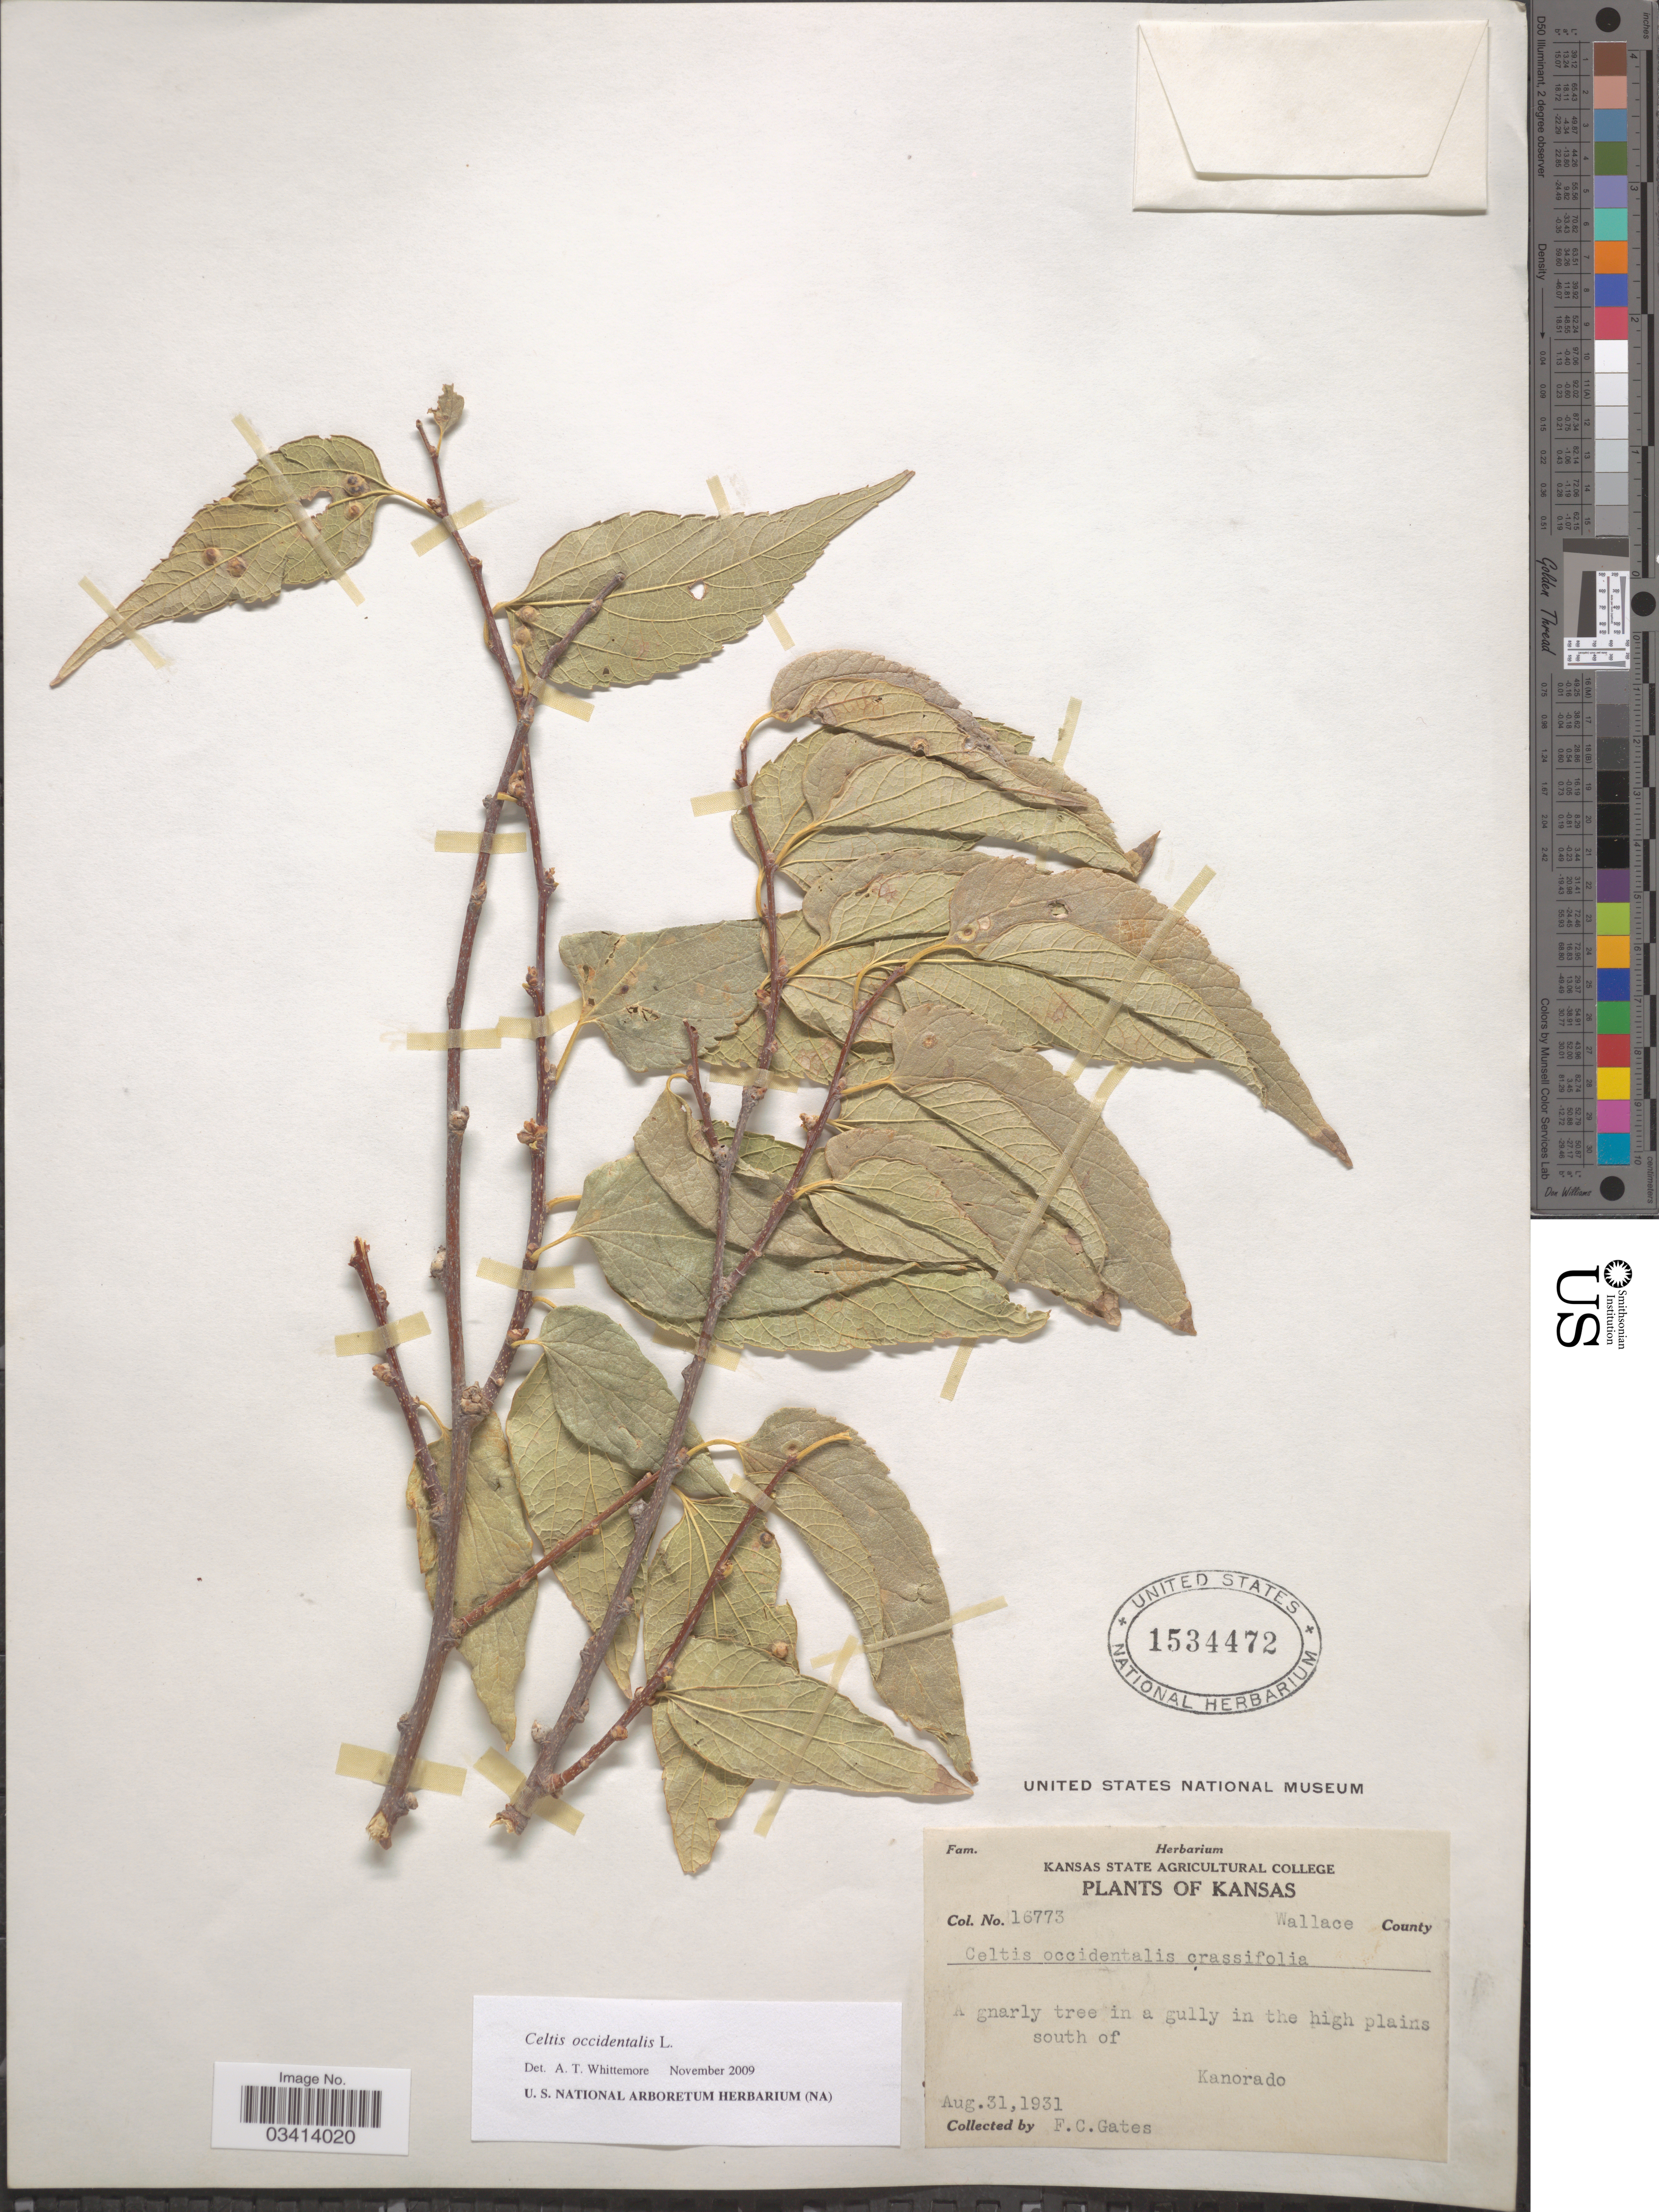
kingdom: Plantae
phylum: Tracheophyta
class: Magnoliopsida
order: Rosales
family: Cannabaceae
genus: Celtis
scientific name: Celtis occidentalis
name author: L.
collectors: F. C. Gates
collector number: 16773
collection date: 1931-08-31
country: United States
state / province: Kansas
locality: Wallace County. South of Kanorado.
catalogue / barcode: US 1534472